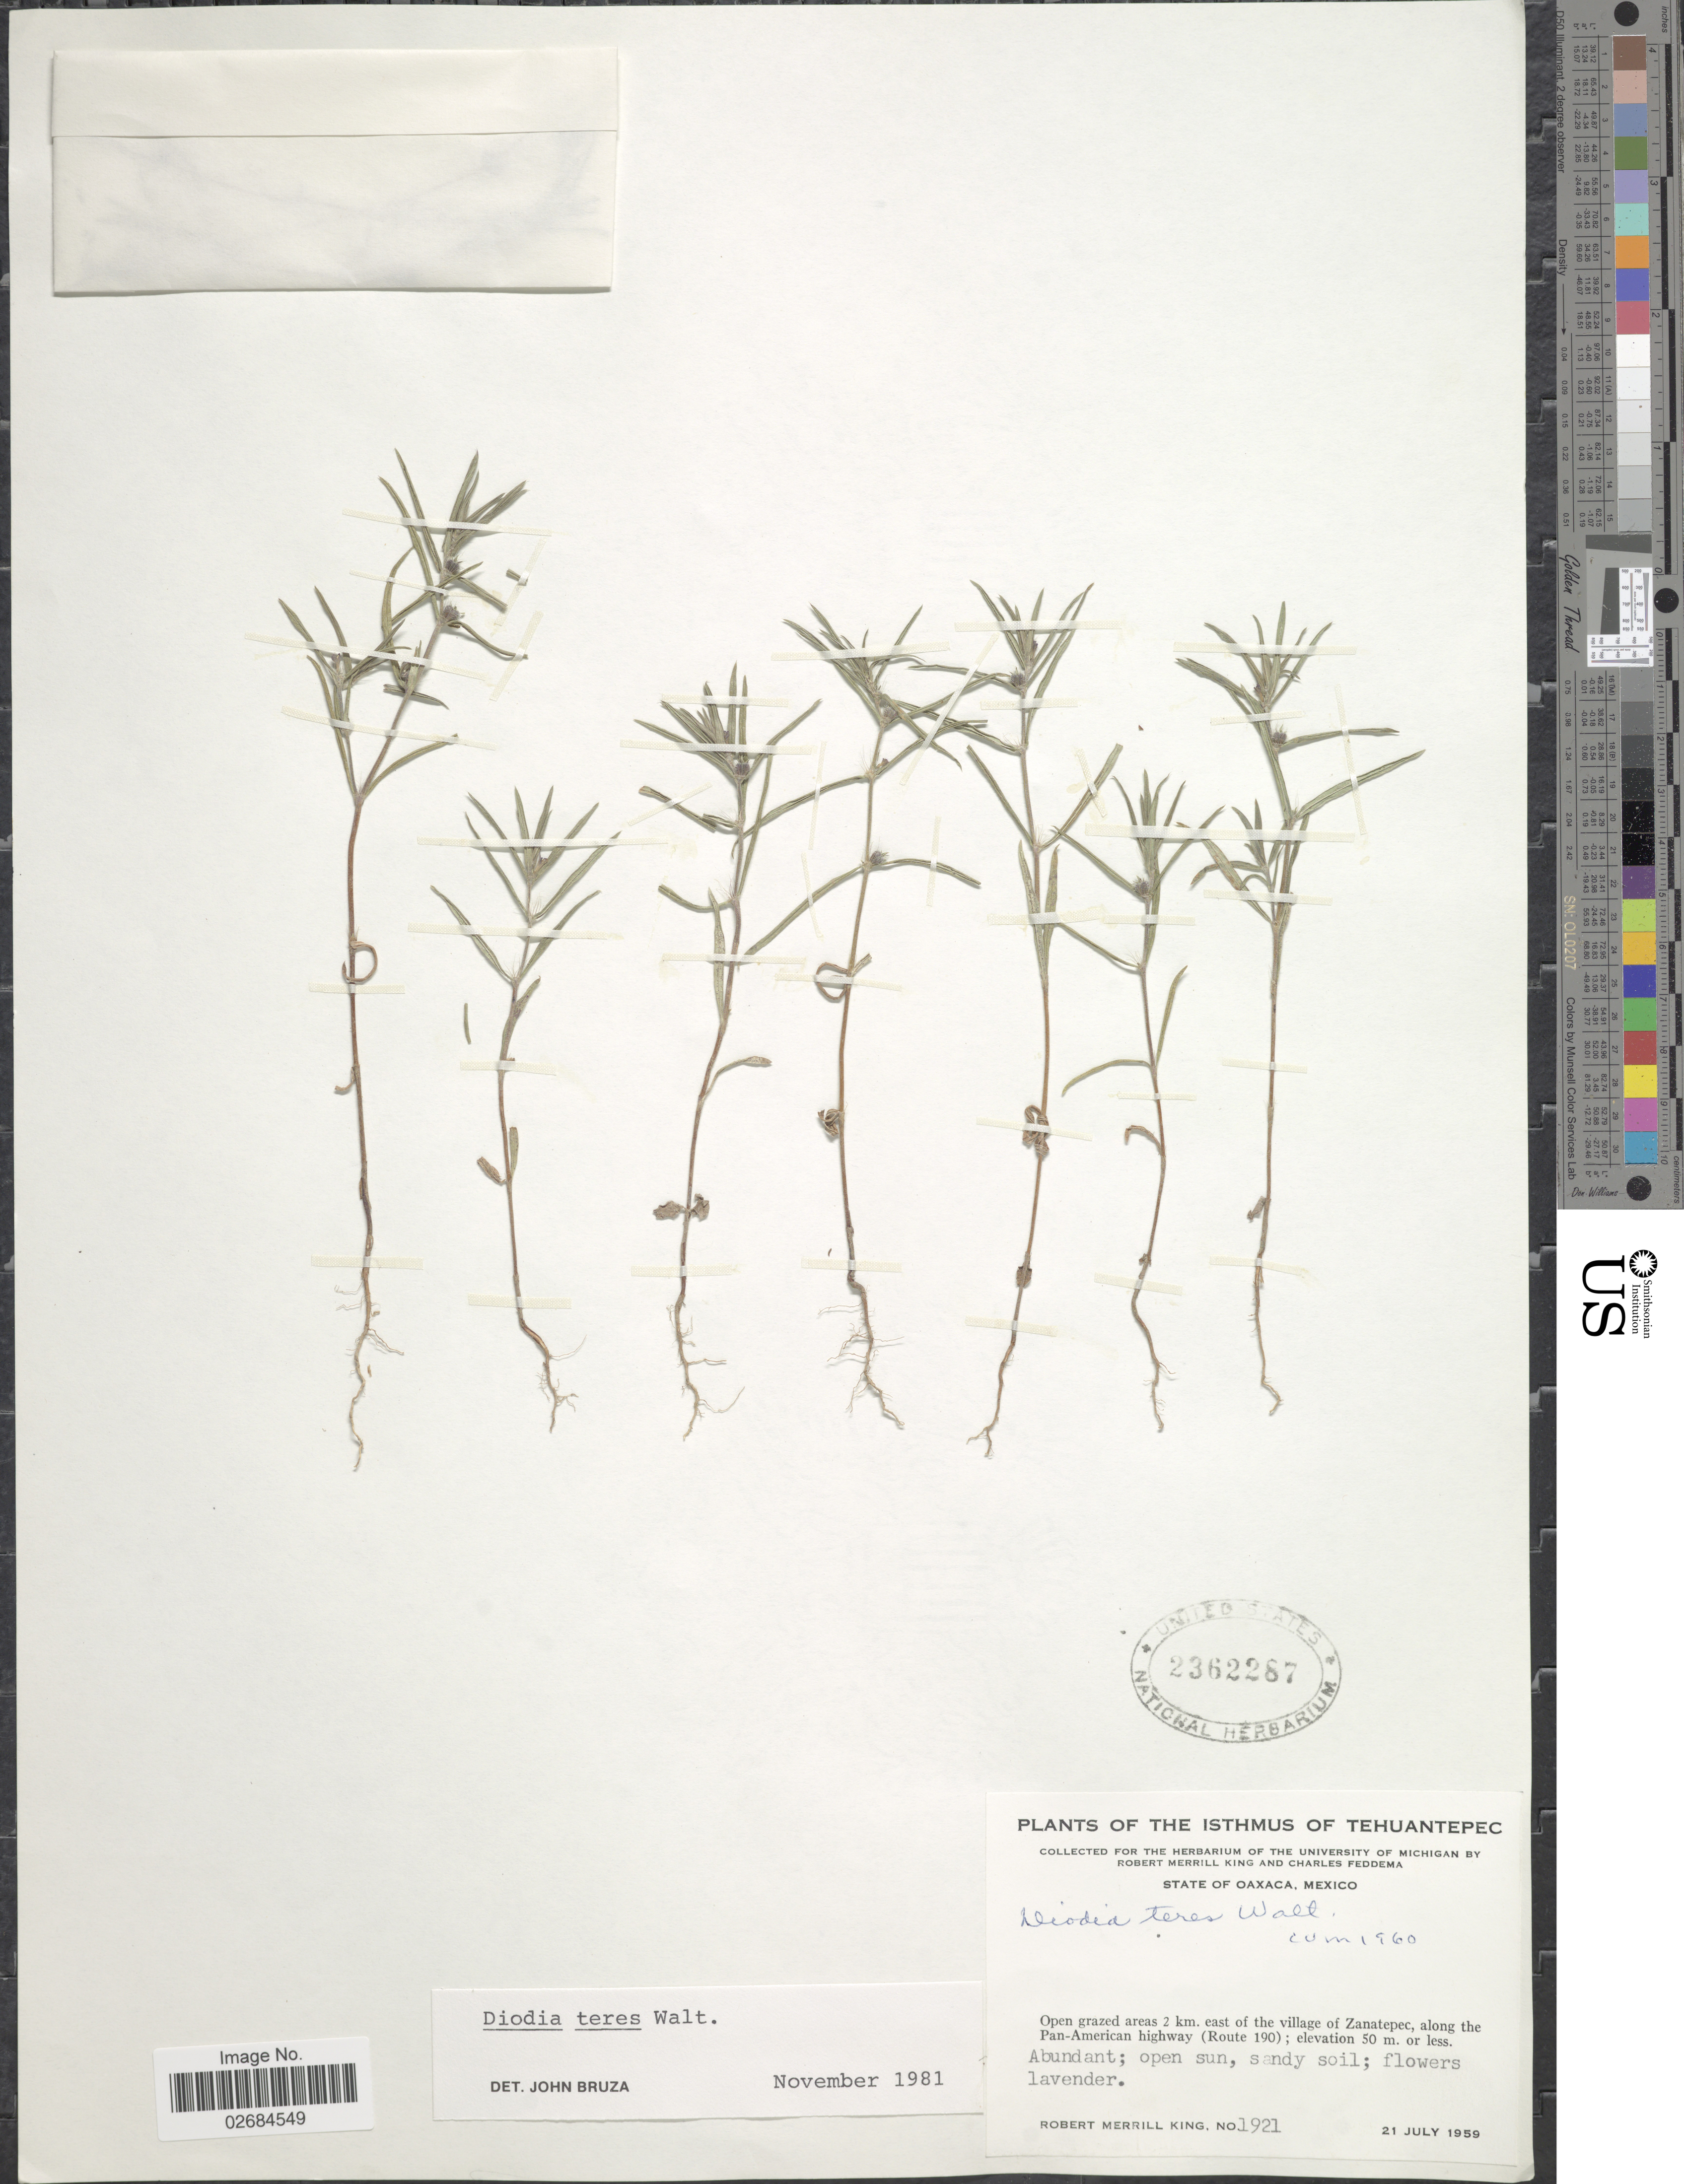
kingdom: Plantae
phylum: Tracheophyta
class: Magnoliopsida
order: Gentianales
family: Rubiaceae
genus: Diodia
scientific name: Diodia teres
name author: Walter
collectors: R. M. King & C. Feddema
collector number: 1921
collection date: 1959-07-21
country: Mexico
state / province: Oaxaca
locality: Tehuantepec. 2 km. east of the village of Zanatepec, along the Pan-American highway (Route 190)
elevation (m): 50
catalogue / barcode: US 2362287